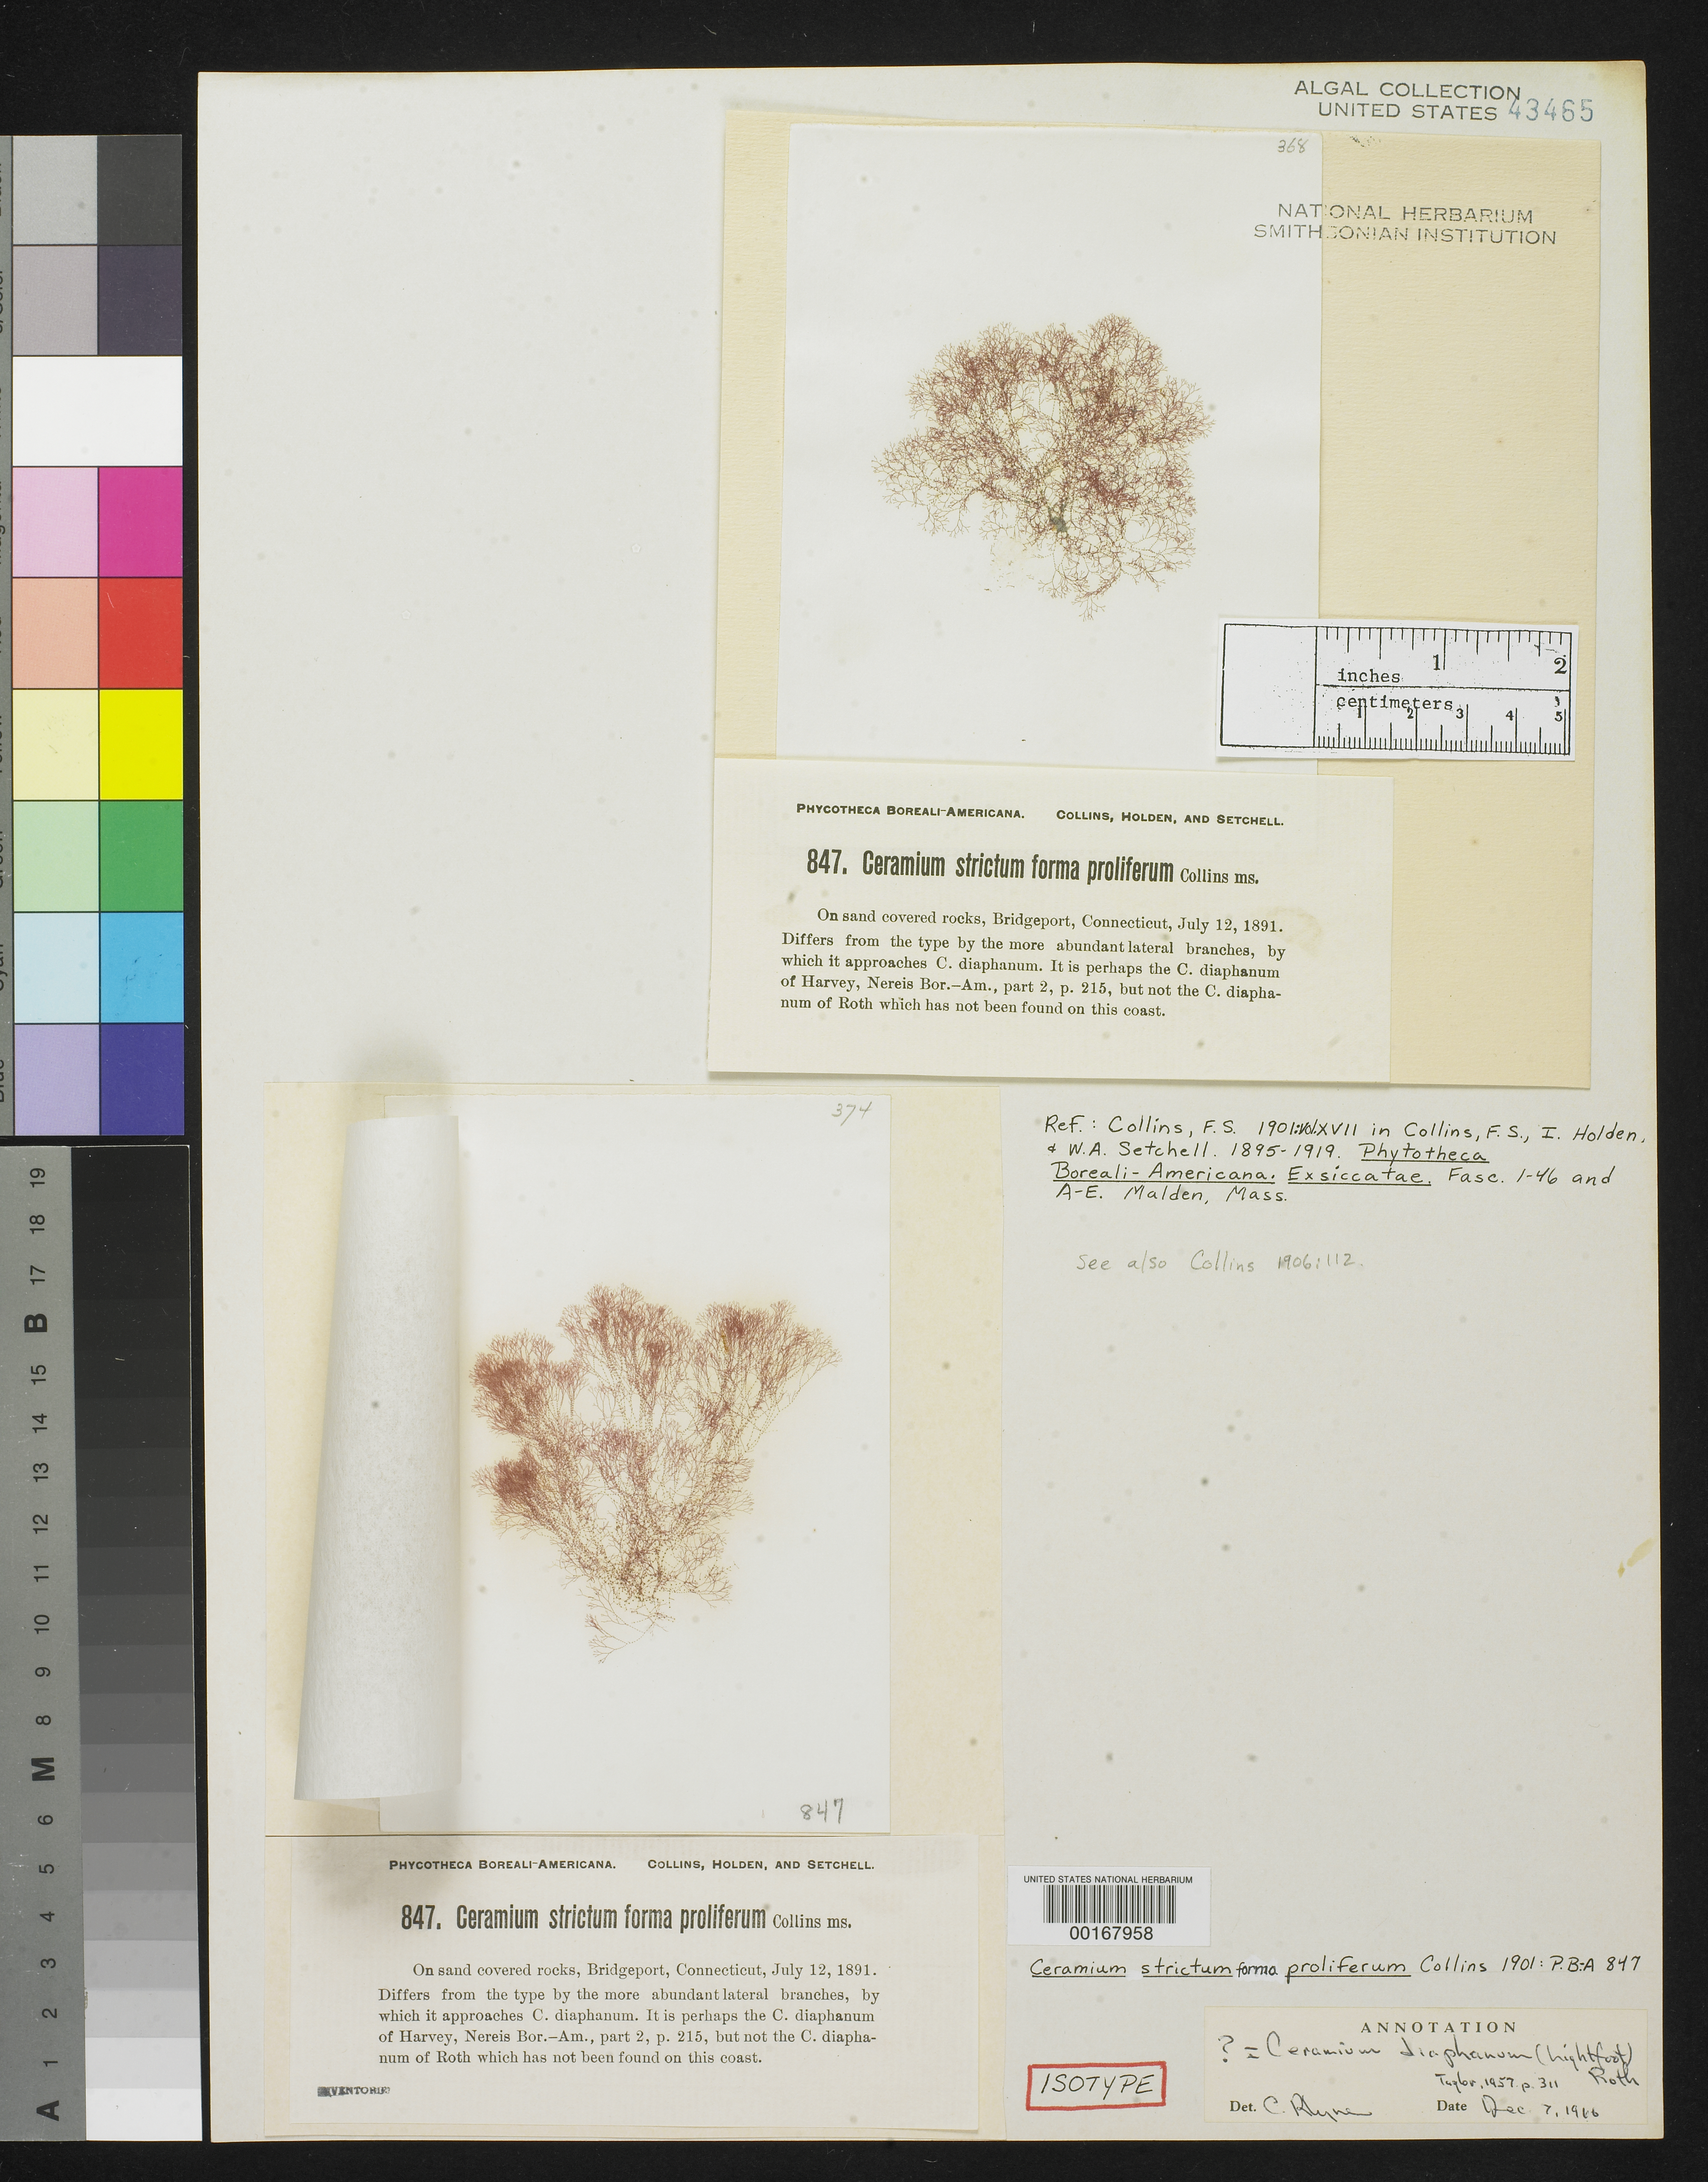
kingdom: Plantae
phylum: Rhodophyta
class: Florideophyceae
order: Ceramiales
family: Ceramiaceae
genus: Ceramium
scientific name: Ceramium strictum f. proliferum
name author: Collins in Collins et al.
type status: Isotype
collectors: F. Collins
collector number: PB-A 847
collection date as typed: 12 Jul 1891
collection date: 1891-07-12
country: United States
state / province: Connecticut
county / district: Fairfield County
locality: Bridgeport.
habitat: On sand-covered rocks.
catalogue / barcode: US 43465